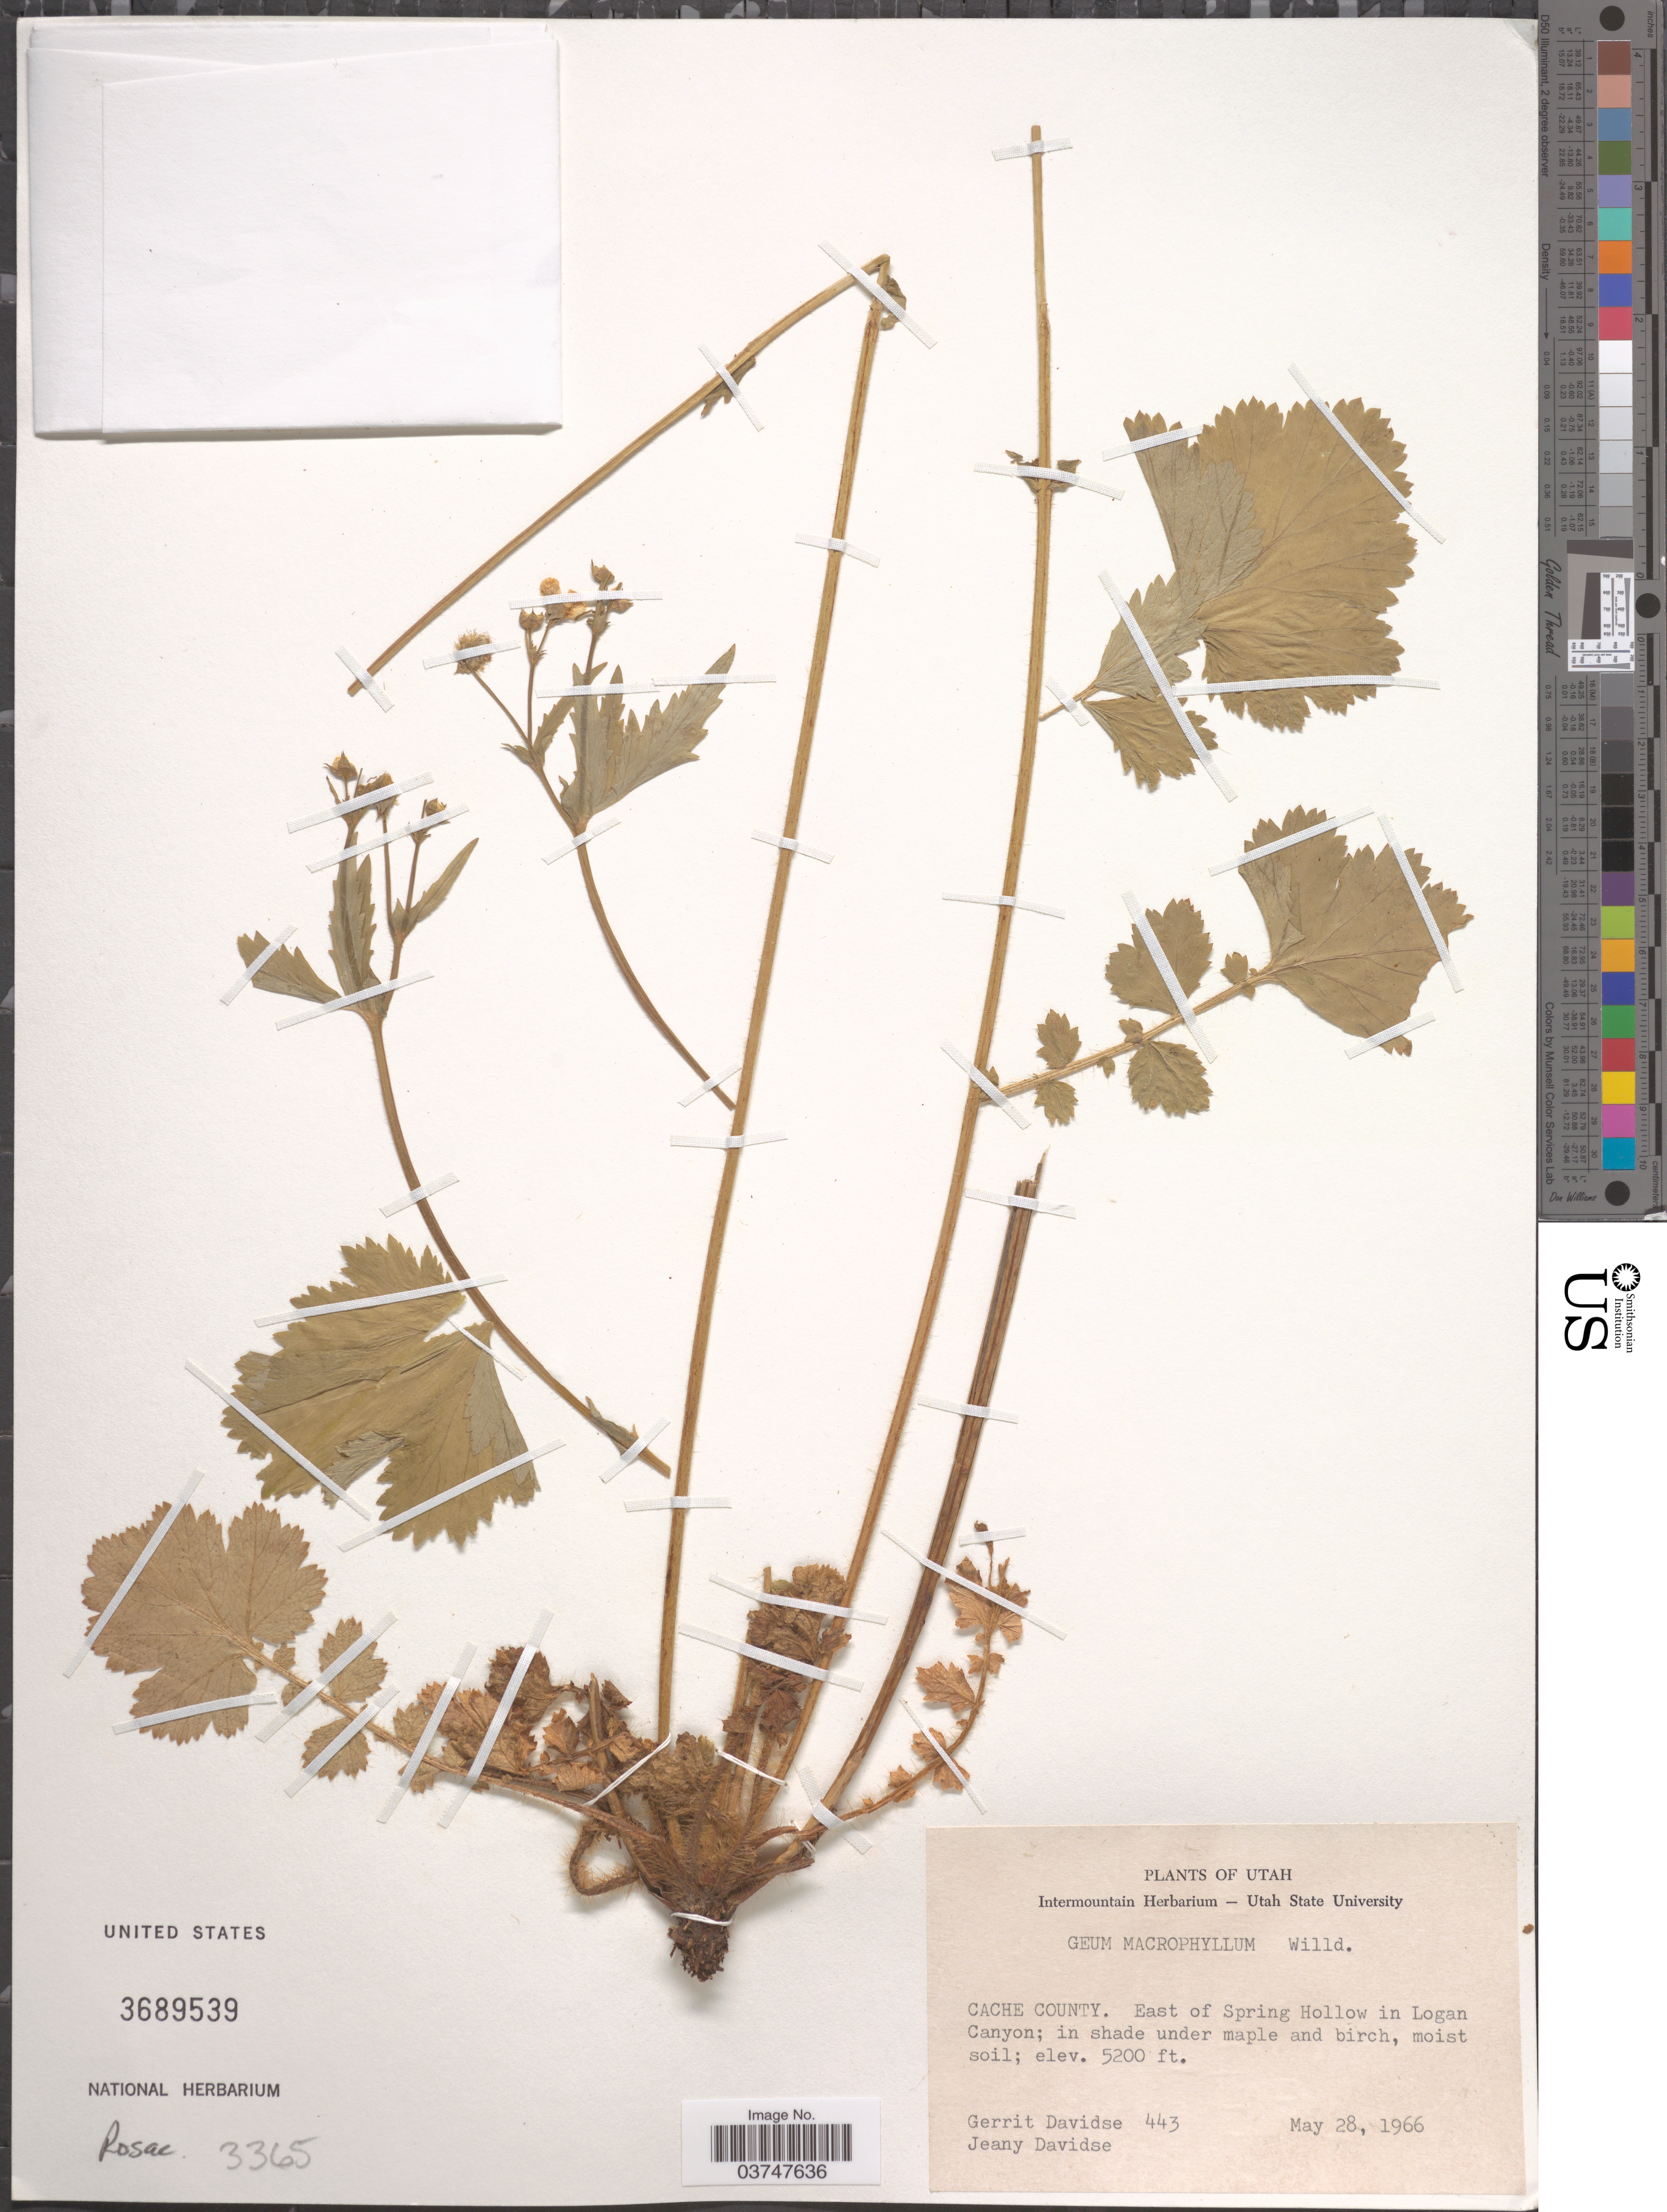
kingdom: Plantae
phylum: Tracheophyta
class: Magnoliopsida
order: Rosales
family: Rosaceae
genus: Geum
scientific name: Geum macrophyllum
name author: Willd.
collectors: G. Davidse & J. Davidse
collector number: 443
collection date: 1966-05-28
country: United States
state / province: Utah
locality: Cache County. East of Spring Hollow in Logan Canyon.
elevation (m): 1585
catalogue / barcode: US 3689539